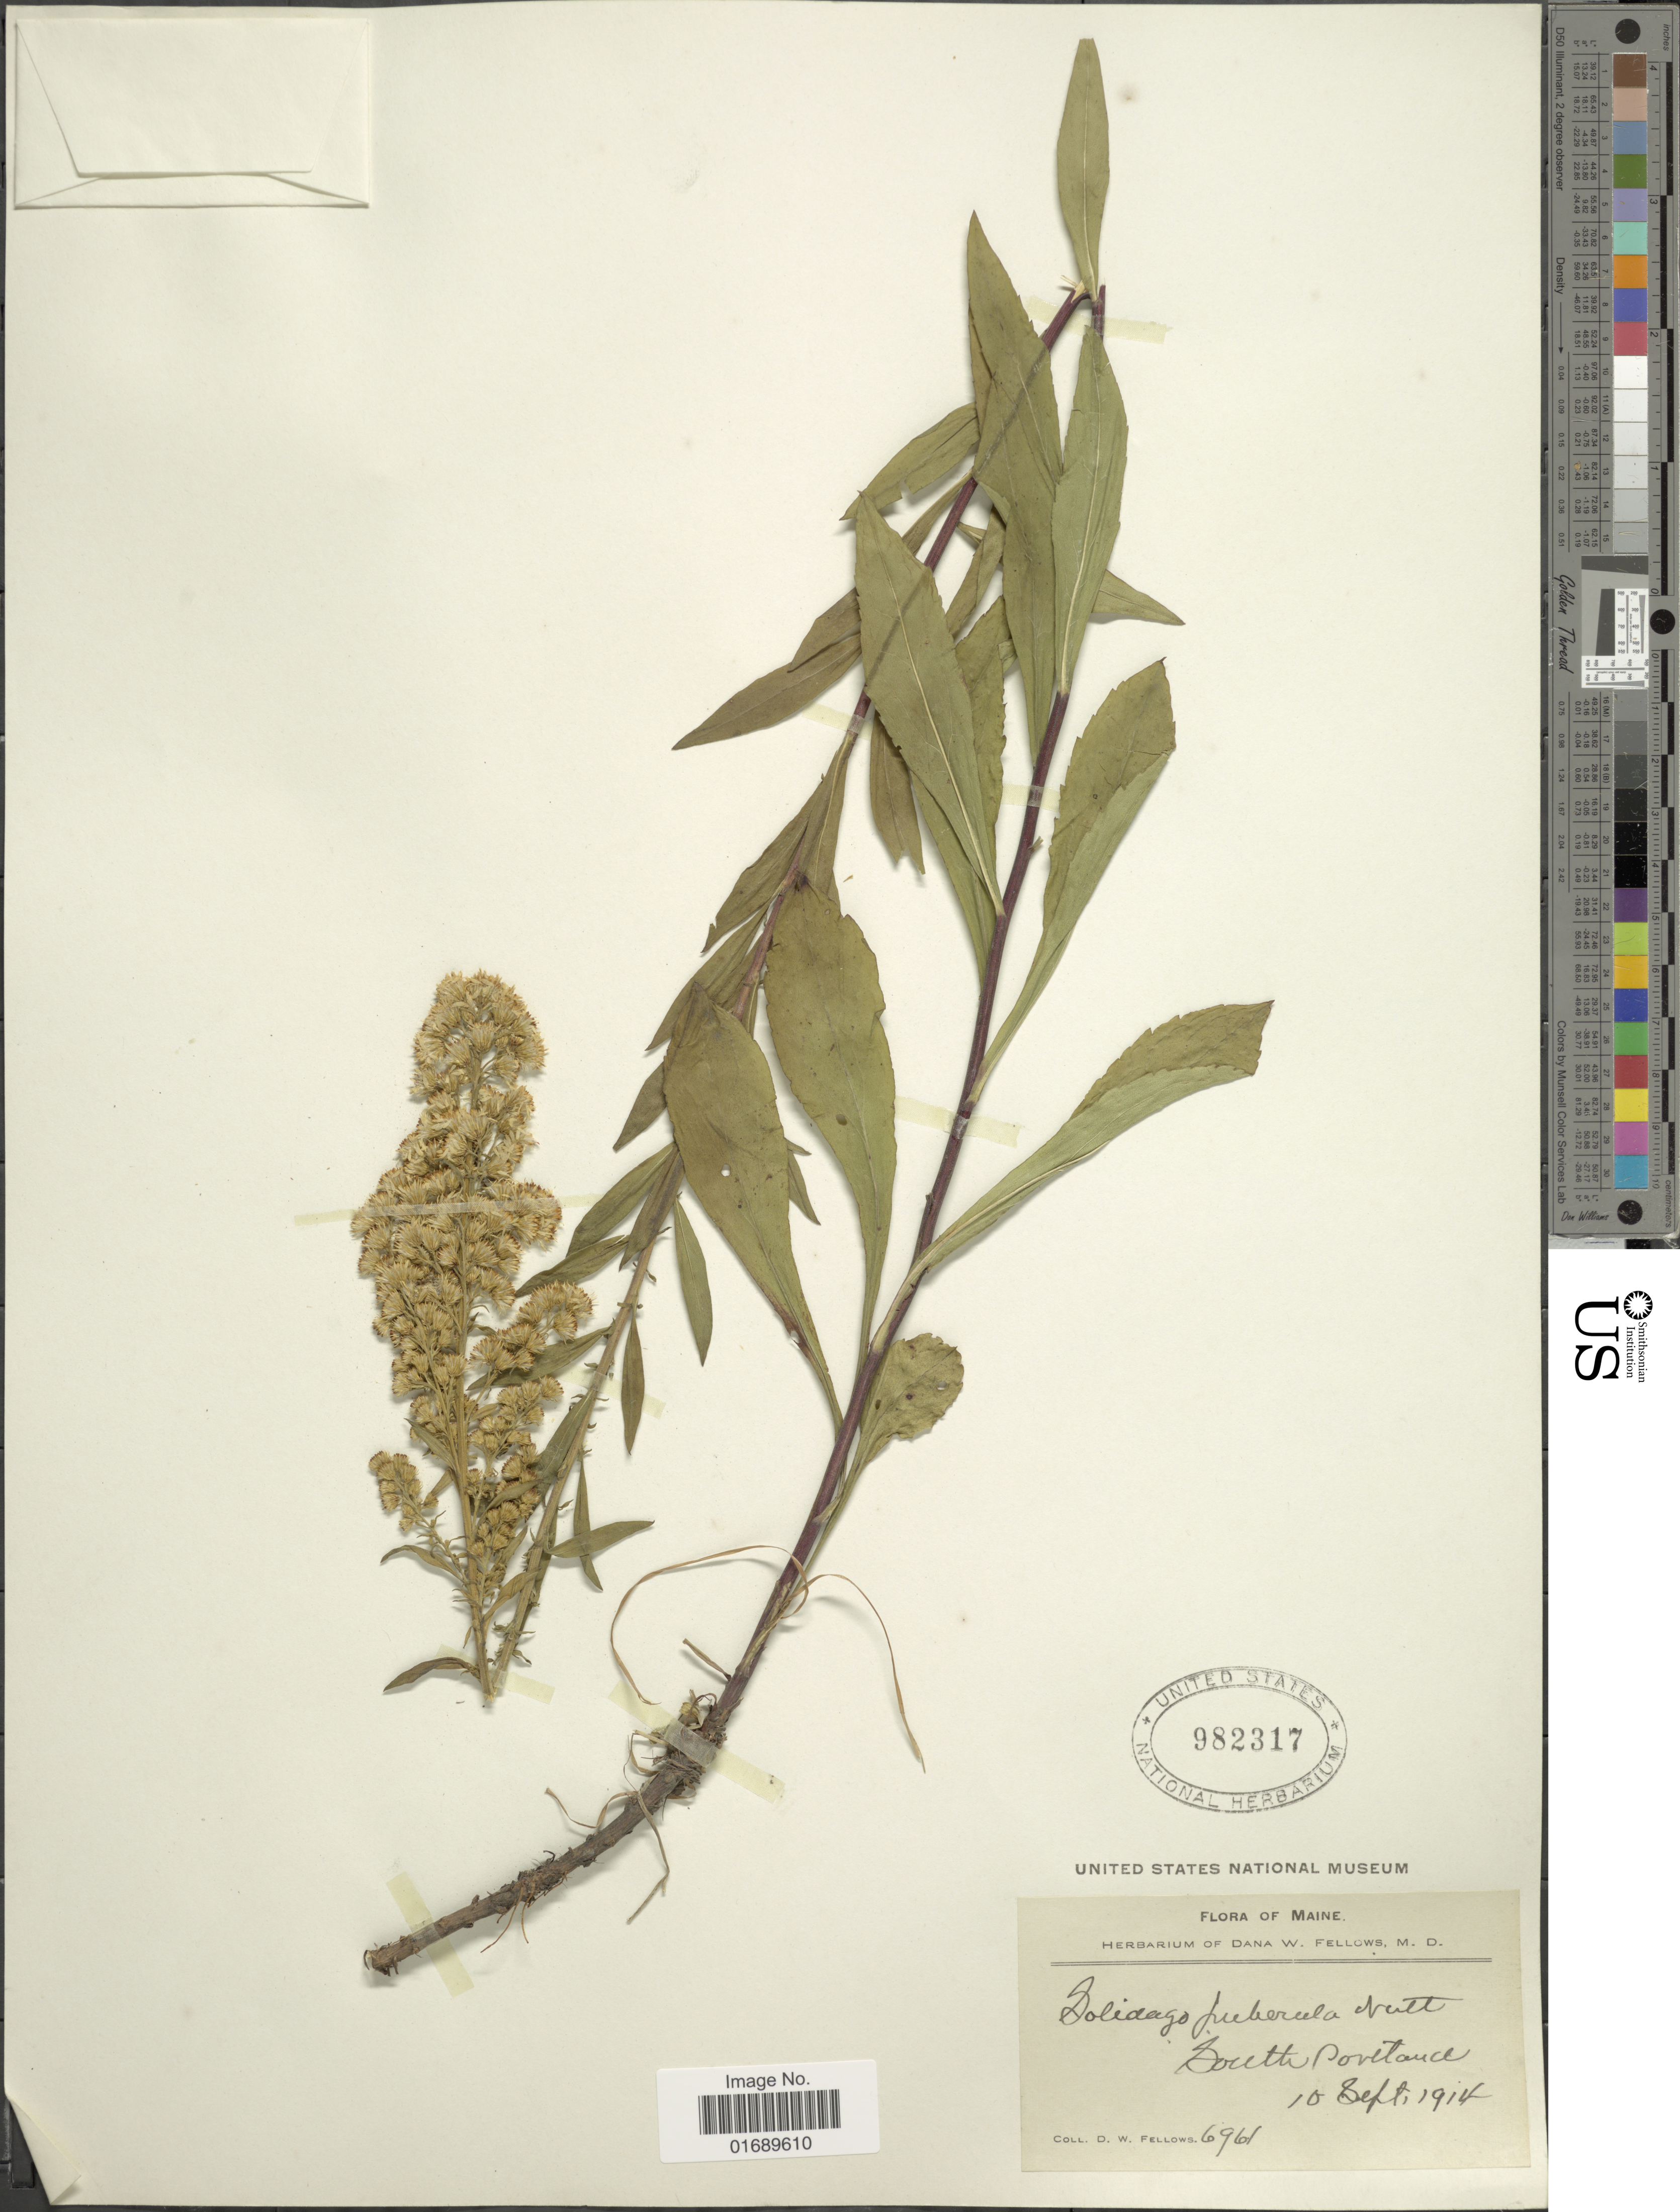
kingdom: Plantae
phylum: Tracheophyta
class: Magnoliopsida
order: Asterales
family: Asteraceae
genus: Solidago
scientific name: Solidago puberula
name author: Nutt.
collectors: D. W. Fellows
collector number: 6961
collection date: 1914-09-10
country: United States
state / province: Maine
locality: South Povetance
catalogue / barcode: US 982317